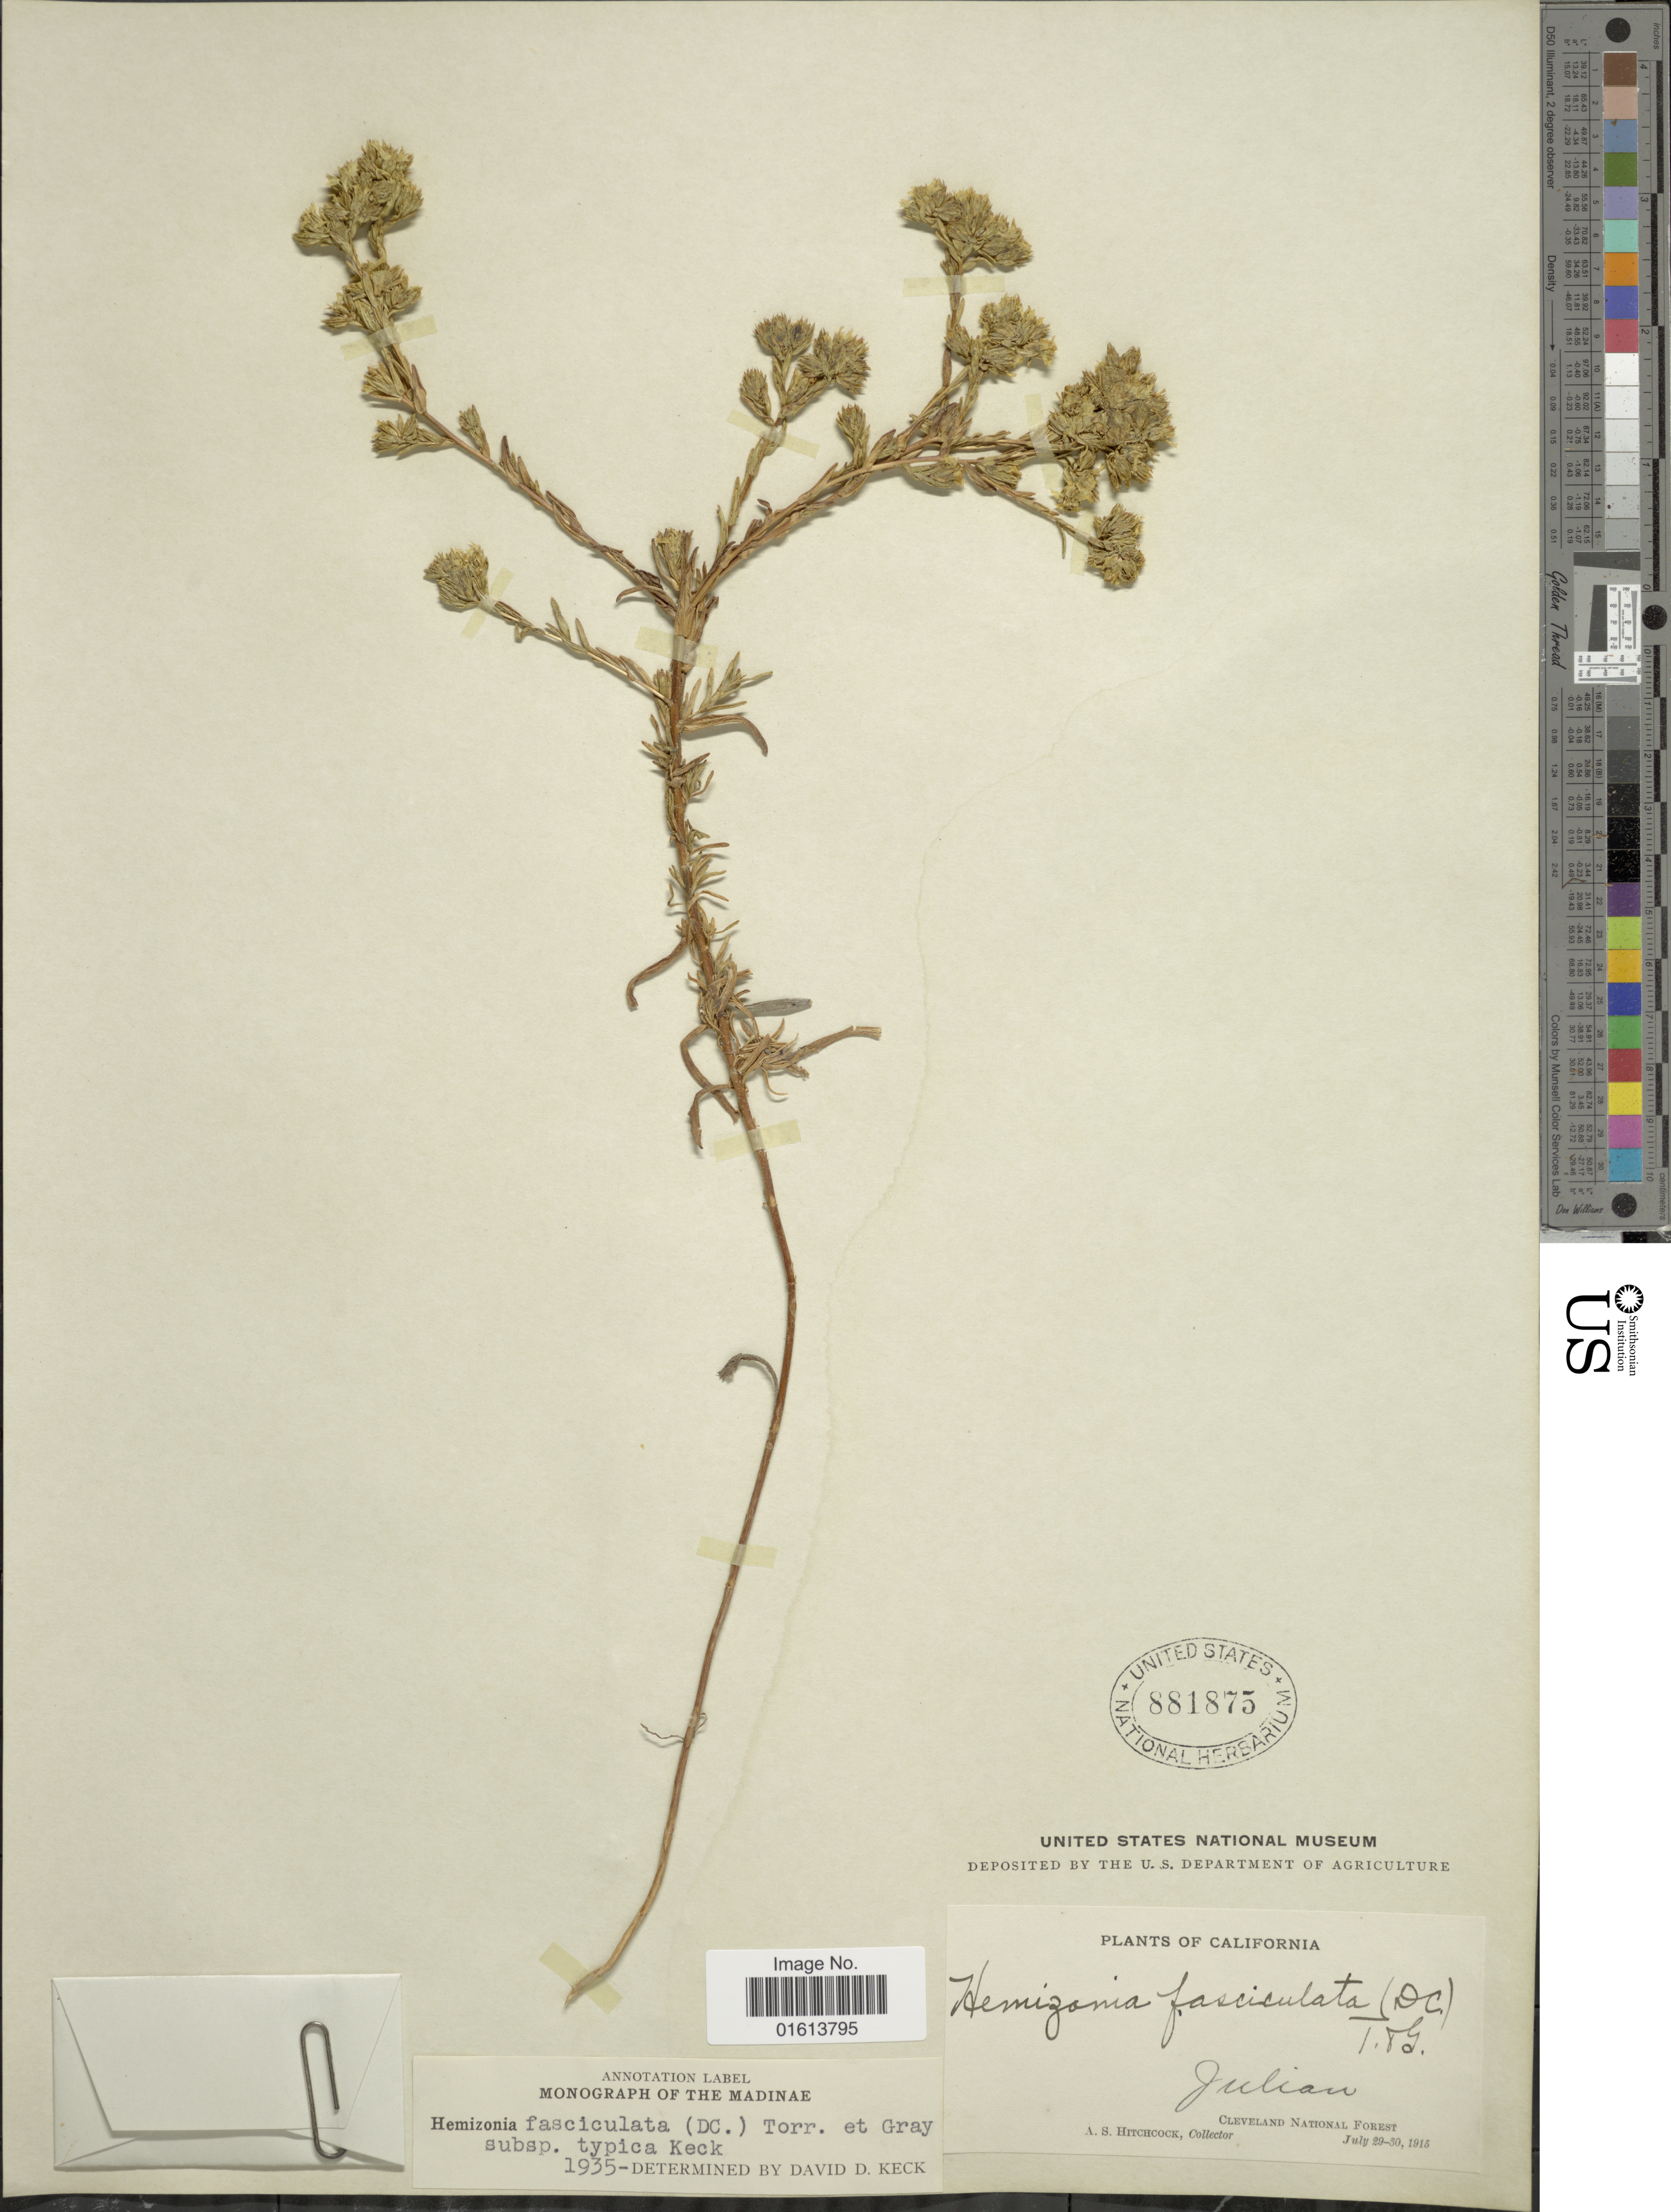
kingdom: Plantae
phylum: Tracheophyta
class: Magnoliopsida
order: Asterales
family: Asteraceae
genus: Deinandra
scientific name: Deinandra fasciculata subsp. fasciculata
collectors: A. S. Hitchcock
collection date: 1915-07-29/1915-07-30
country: United States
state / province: California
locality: California. Cleveland National Forest. Julian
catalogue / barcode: US 881875